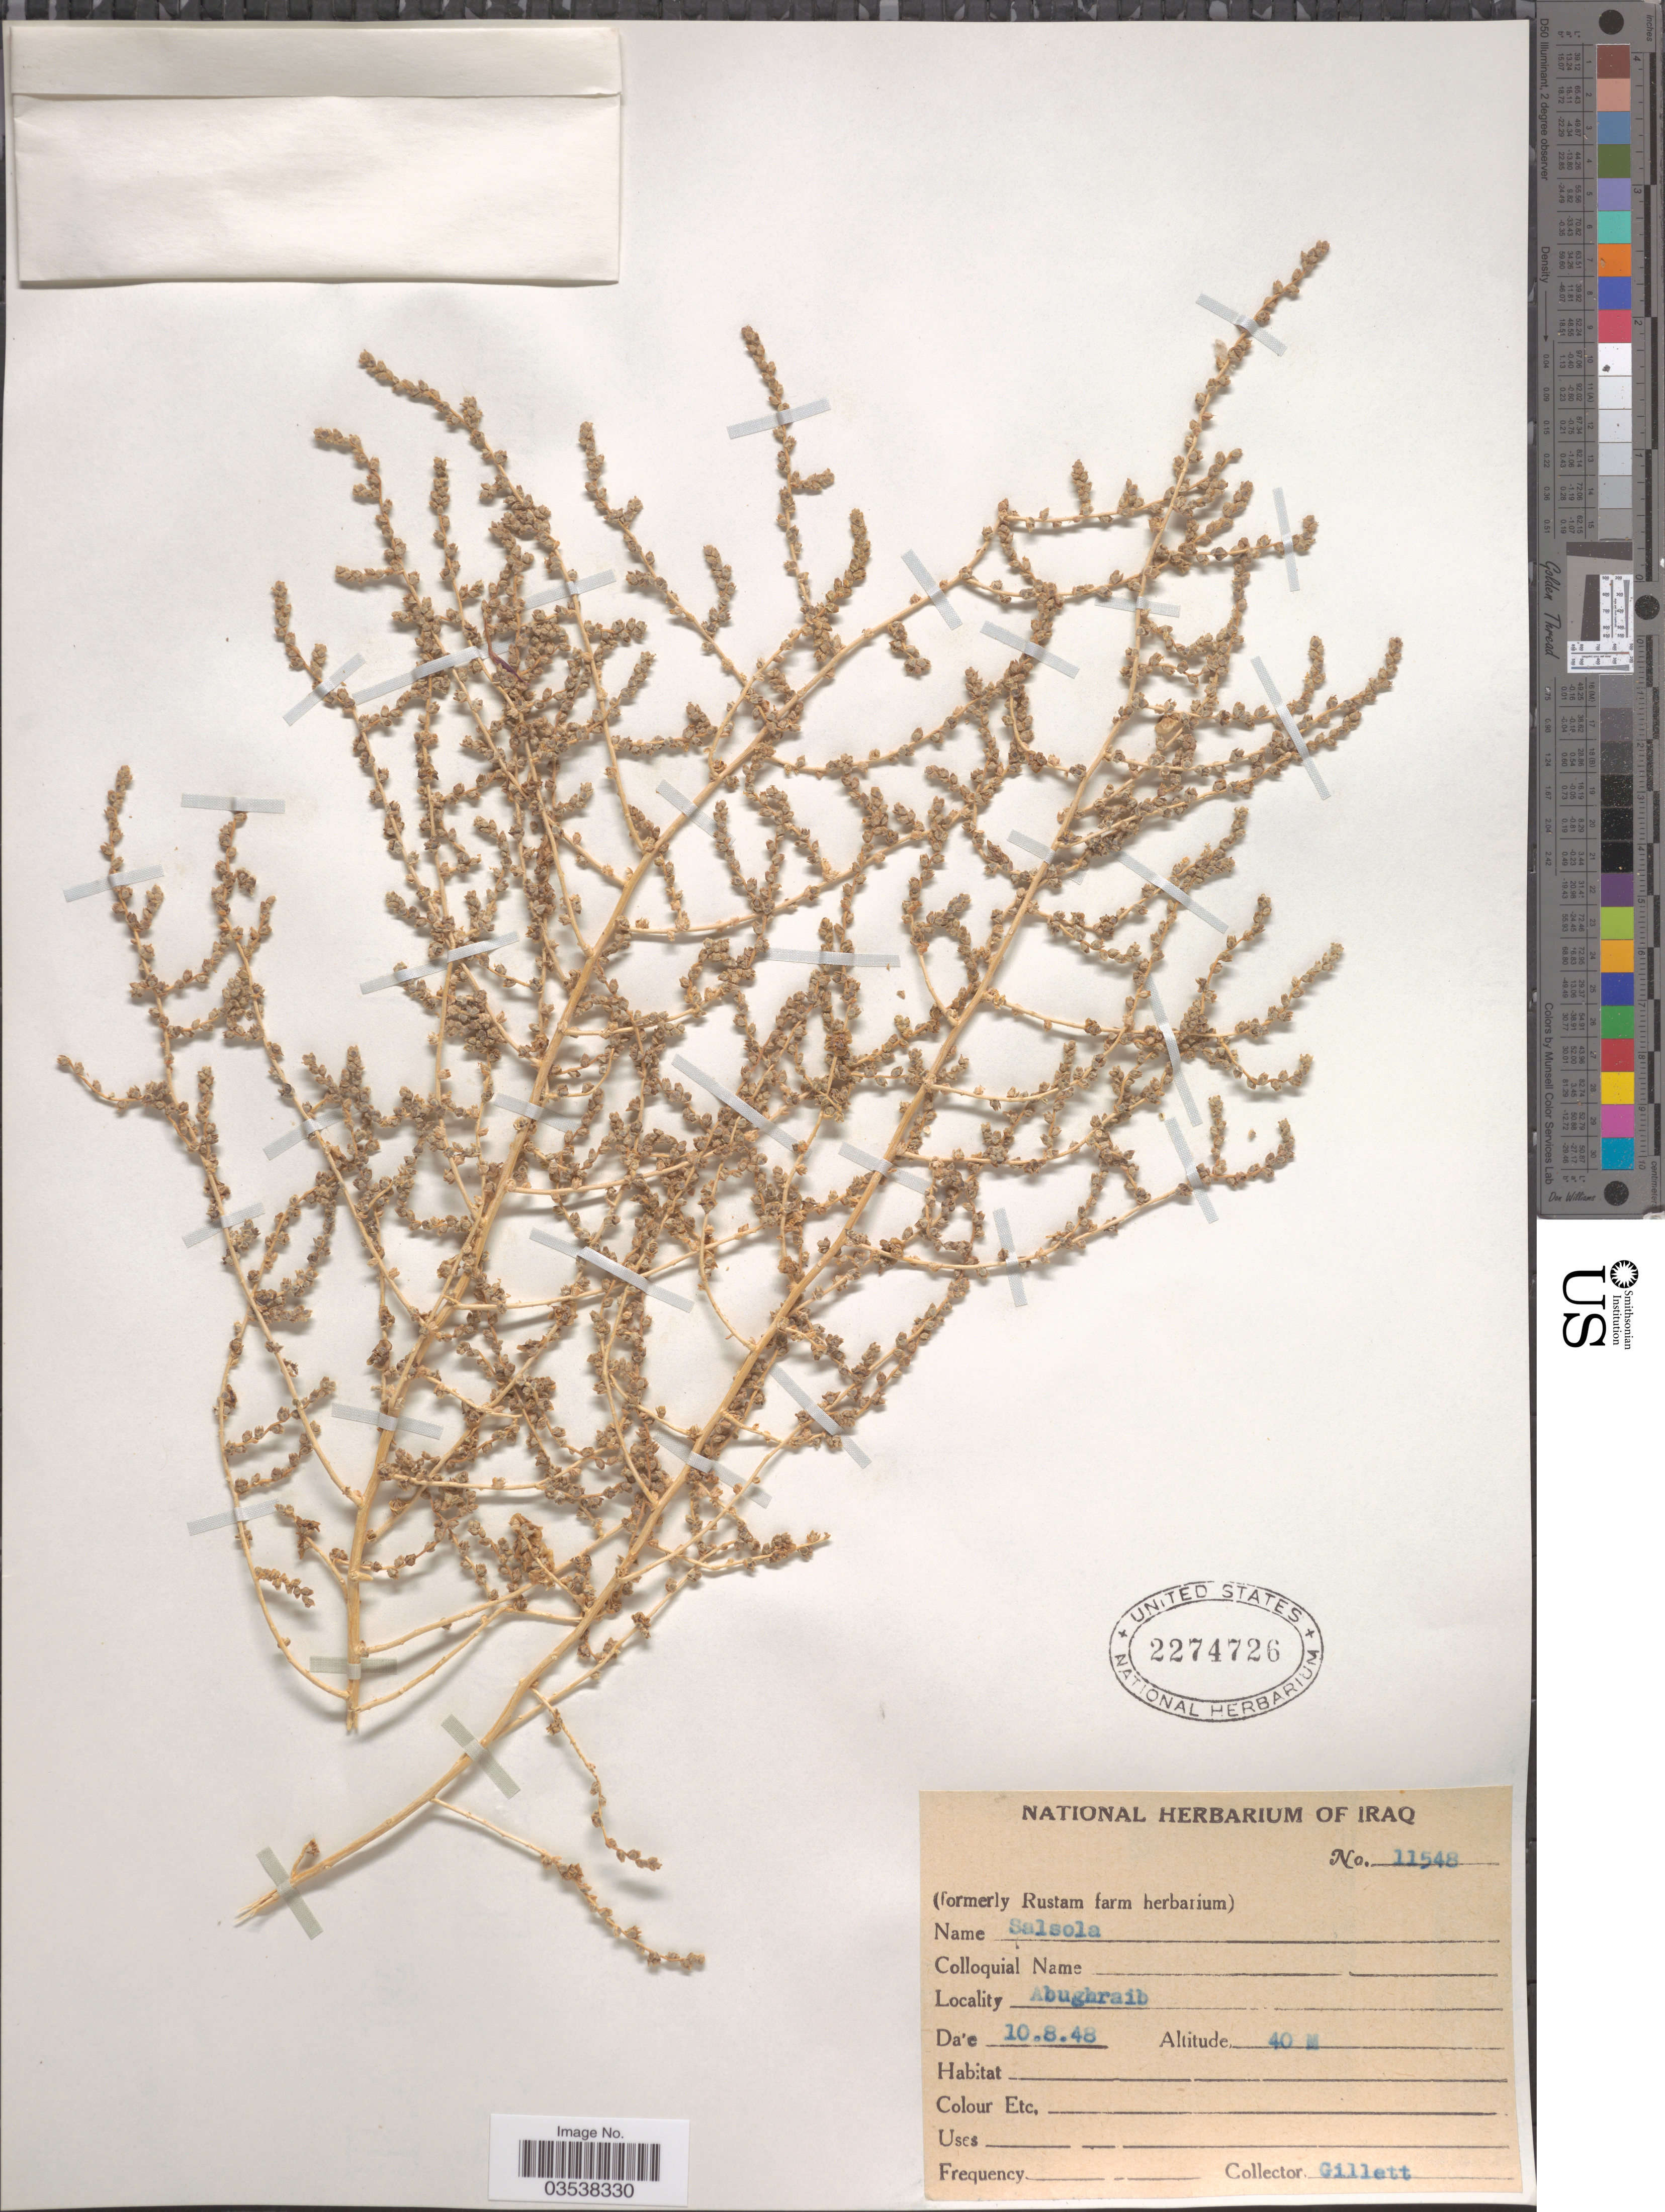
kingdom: Plantae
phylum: Tracheophyta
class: Magnoliopsida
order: Caryophyllales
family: Amaranthaceae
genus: Salsola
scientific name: Salsola sp.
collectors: Gillett, --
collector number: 11548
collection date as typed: Transcribed d/m/y: 10/8/48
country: Iraq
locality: Abughraib.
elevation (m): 40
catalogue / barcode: US 2274726